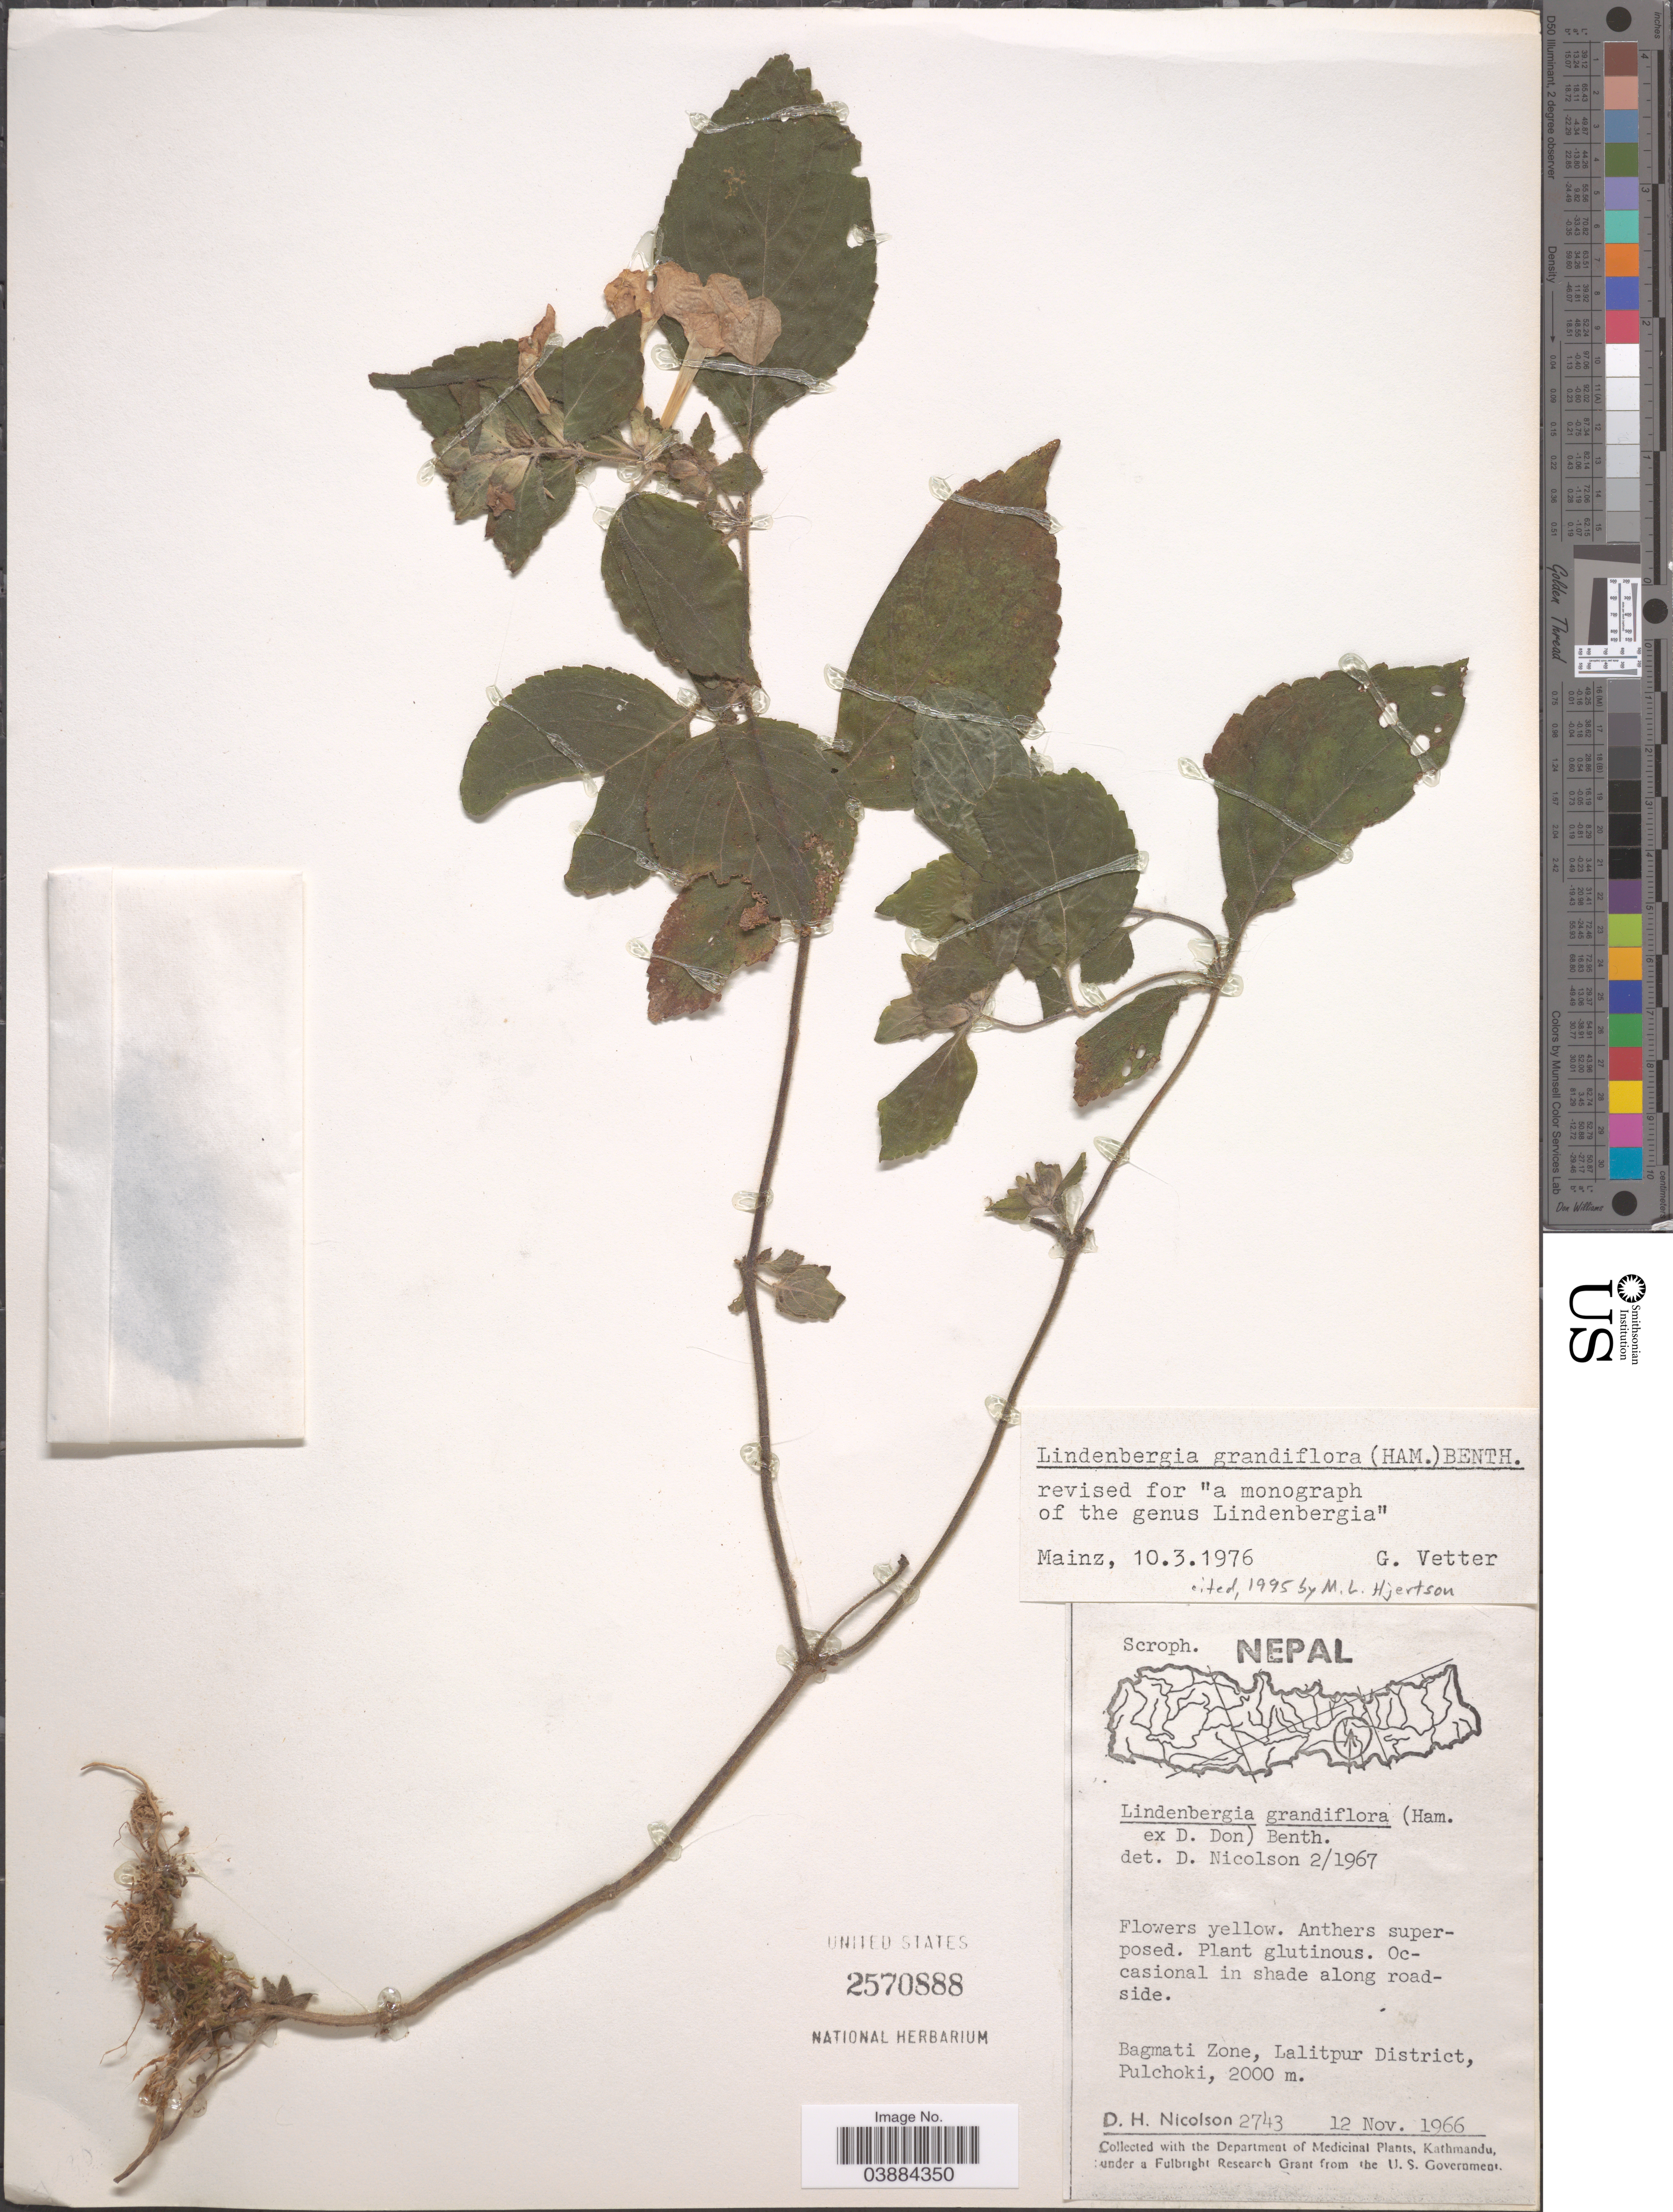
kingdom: Plantae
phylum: Tracheophyta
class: Magnoliopsida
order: Lamiales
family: Orobanchaceae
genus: Lindenbergia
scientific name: Lindenbergia grandiflora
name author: (Buch.-Ham. ex D. Don) Benth.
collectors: D. H. Nicolson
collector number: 2743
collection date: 1966-11-12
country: Nepal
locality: Bagmati Zone, Lalitpur District, Pulchoki.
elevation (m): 2000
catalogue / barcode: US 2570888